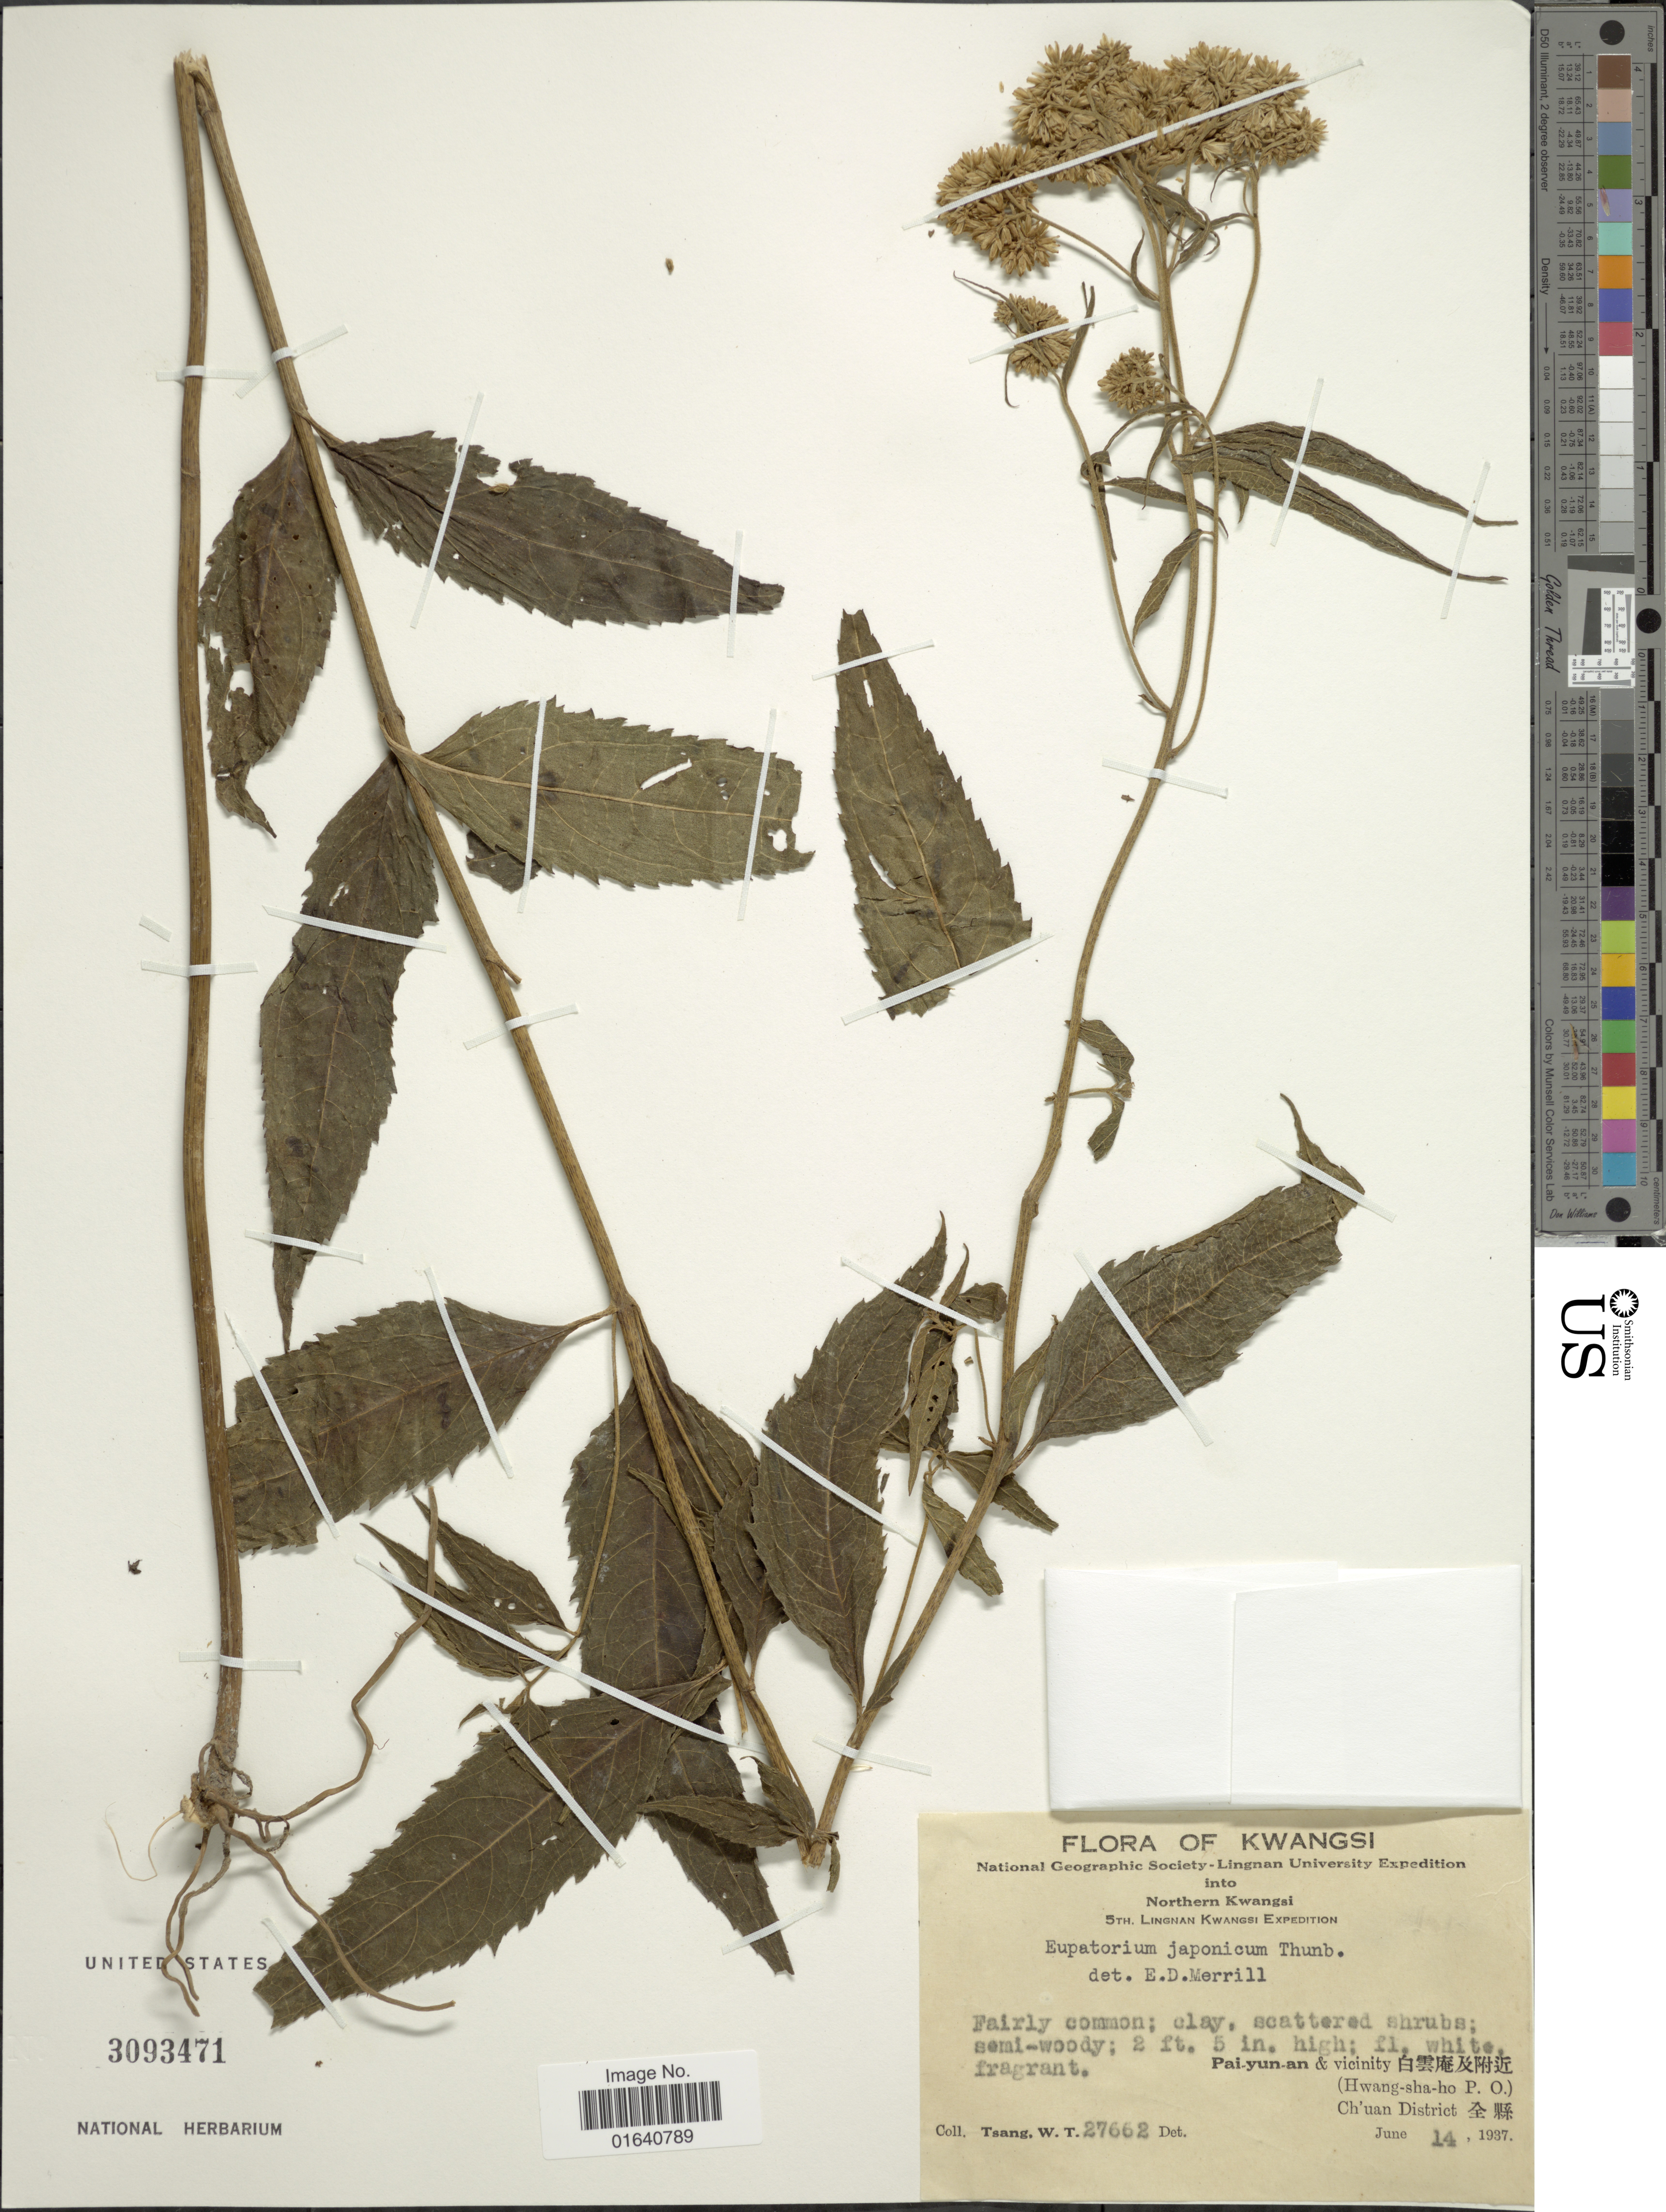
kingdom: Plantae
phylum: Tracheophyta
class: Magnoliopsida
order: Asterales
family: Asteraceae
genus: Eupatorium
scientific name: Eupatorium japonicum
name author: Thunb.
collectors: W. T. Tsang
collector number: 27662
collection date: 1937-06-14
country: China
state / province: Guangxi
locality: Kwasi,Pai-yun-an & vicinity (Hwang-sha-ho P.O.) Ch'uab District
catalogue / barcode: US 3093471